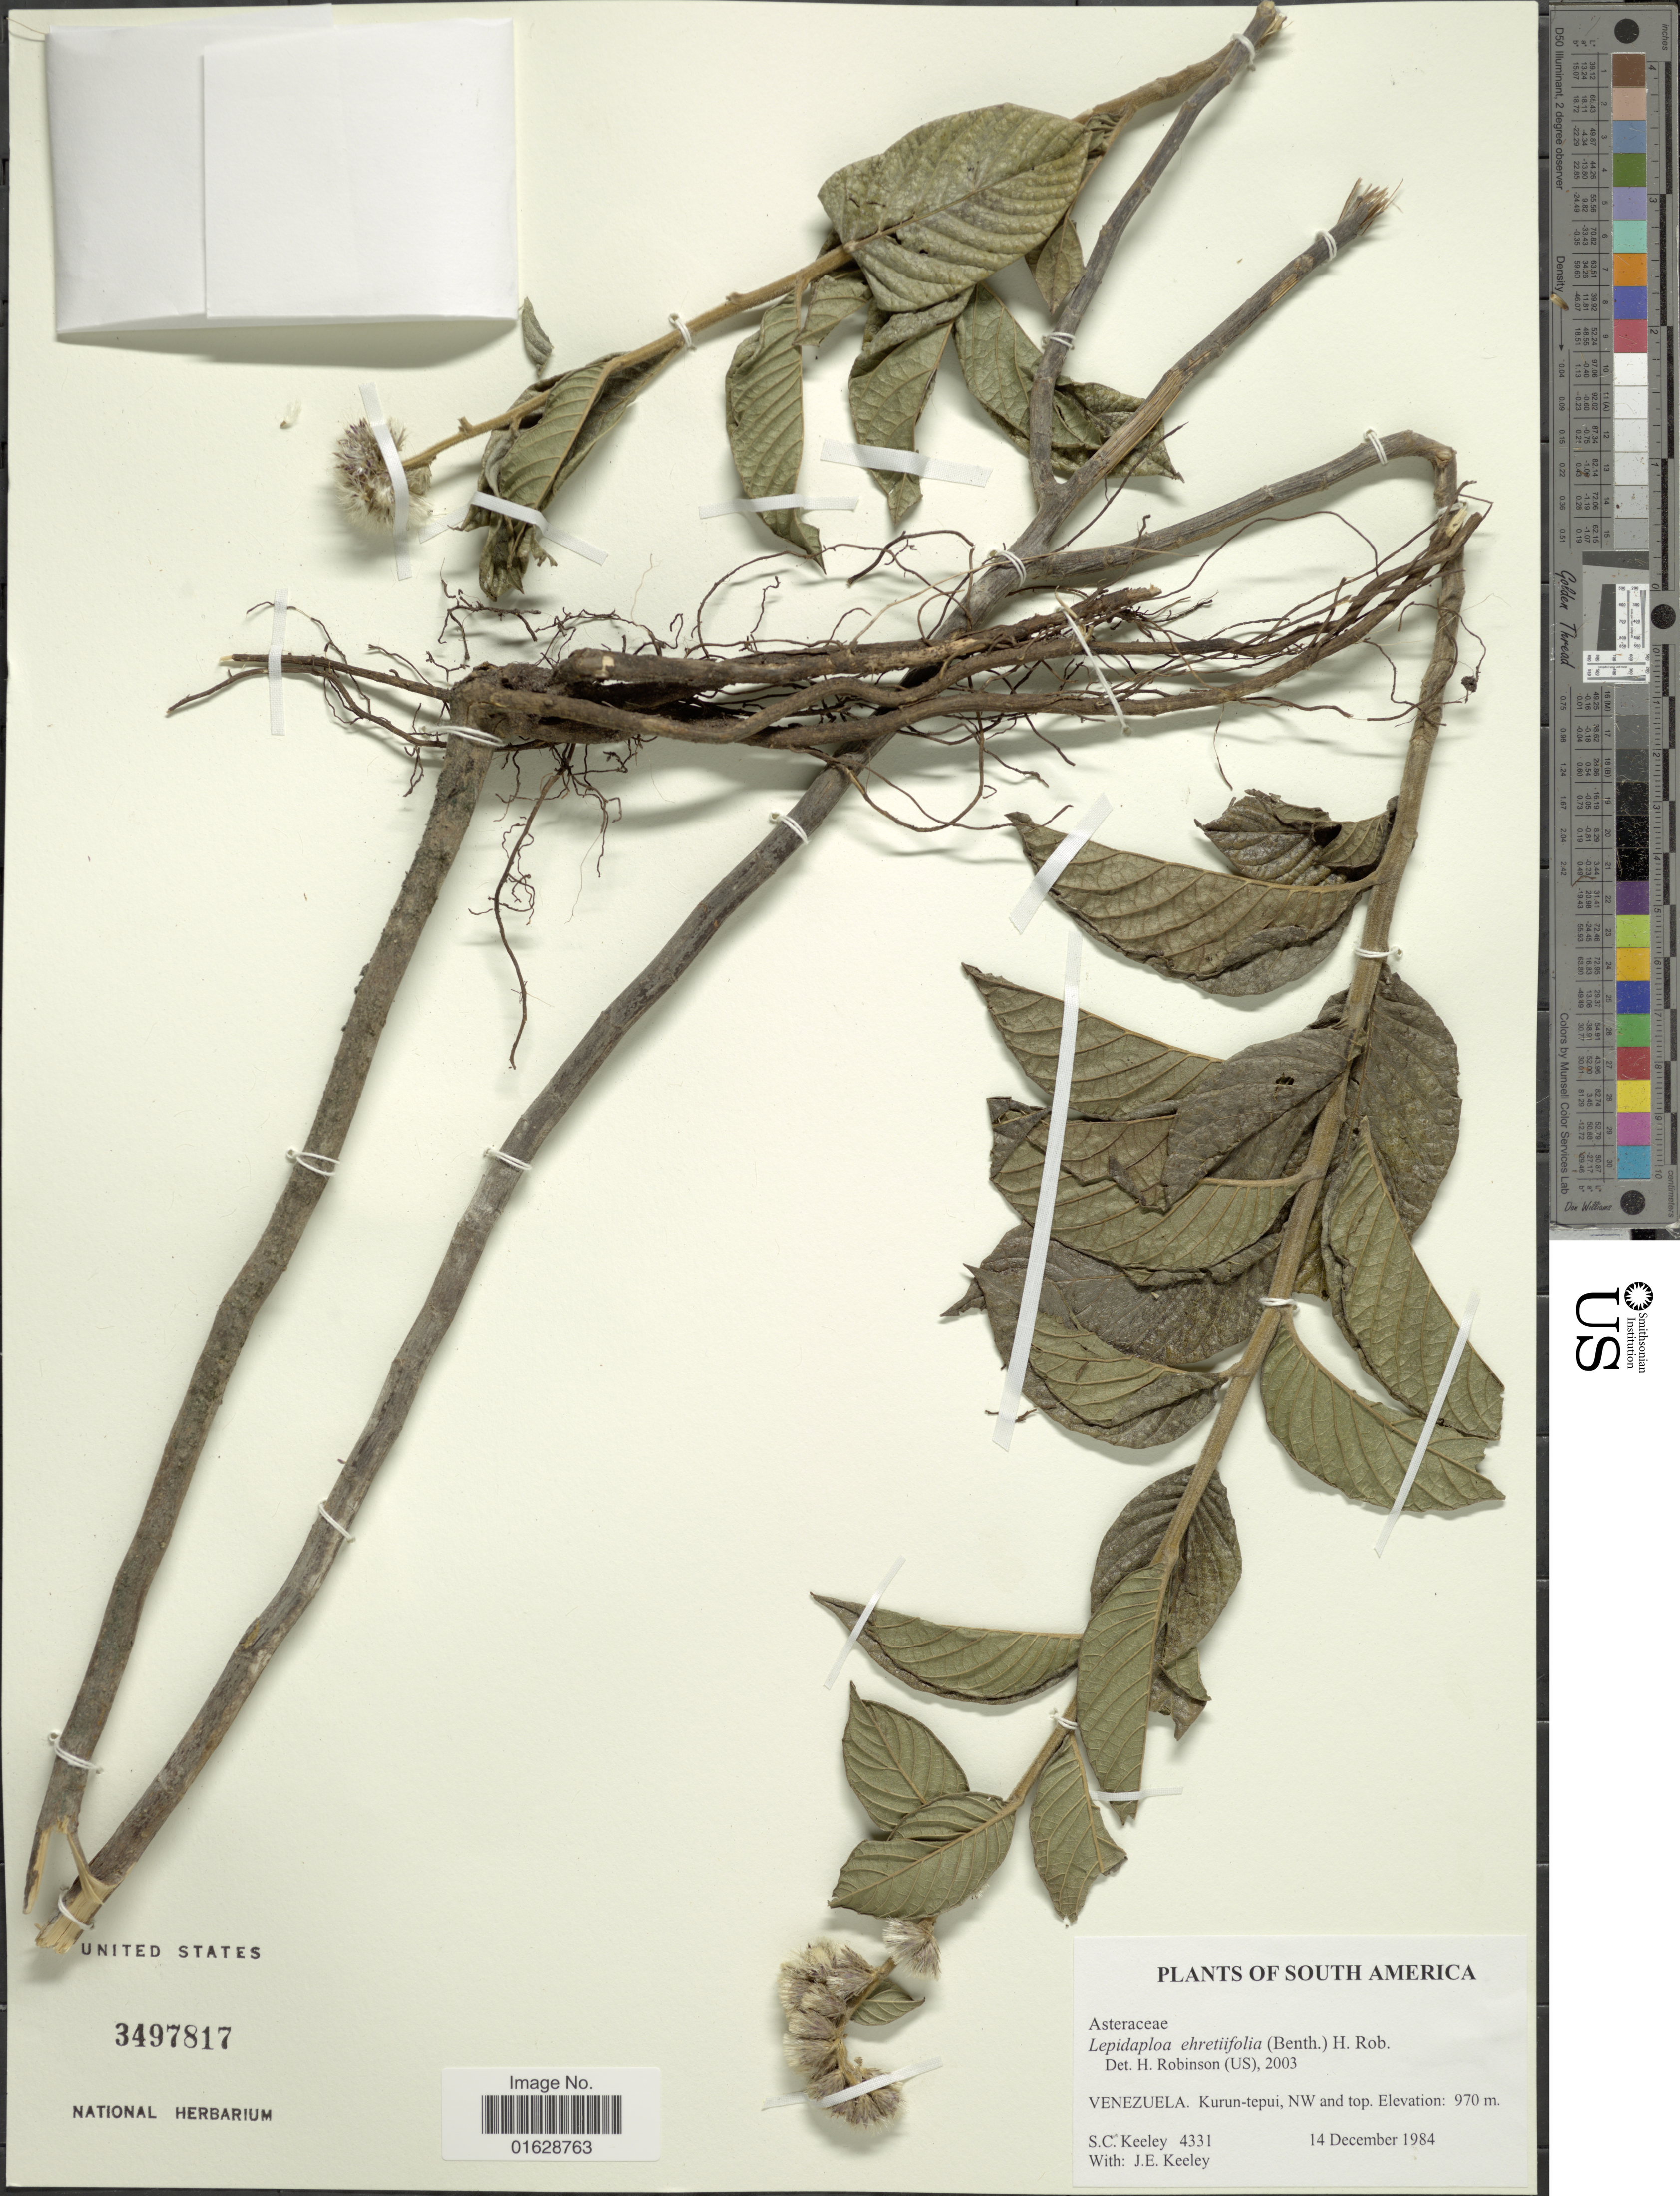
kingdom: Plantae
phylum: Tracheophyta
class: Magnoliopsida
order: Asterales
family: Asteraceae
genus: Lepidaploa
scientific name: Lepidaploa ehretiifolia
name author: (Benth.) H. Rob.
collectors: S. C. Keeley & J. E. Keeley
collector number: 4331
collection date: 1984-12-14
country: Venezuela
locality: Kurun-tepui, NW and top.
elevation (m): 970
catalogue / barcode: US 3497817